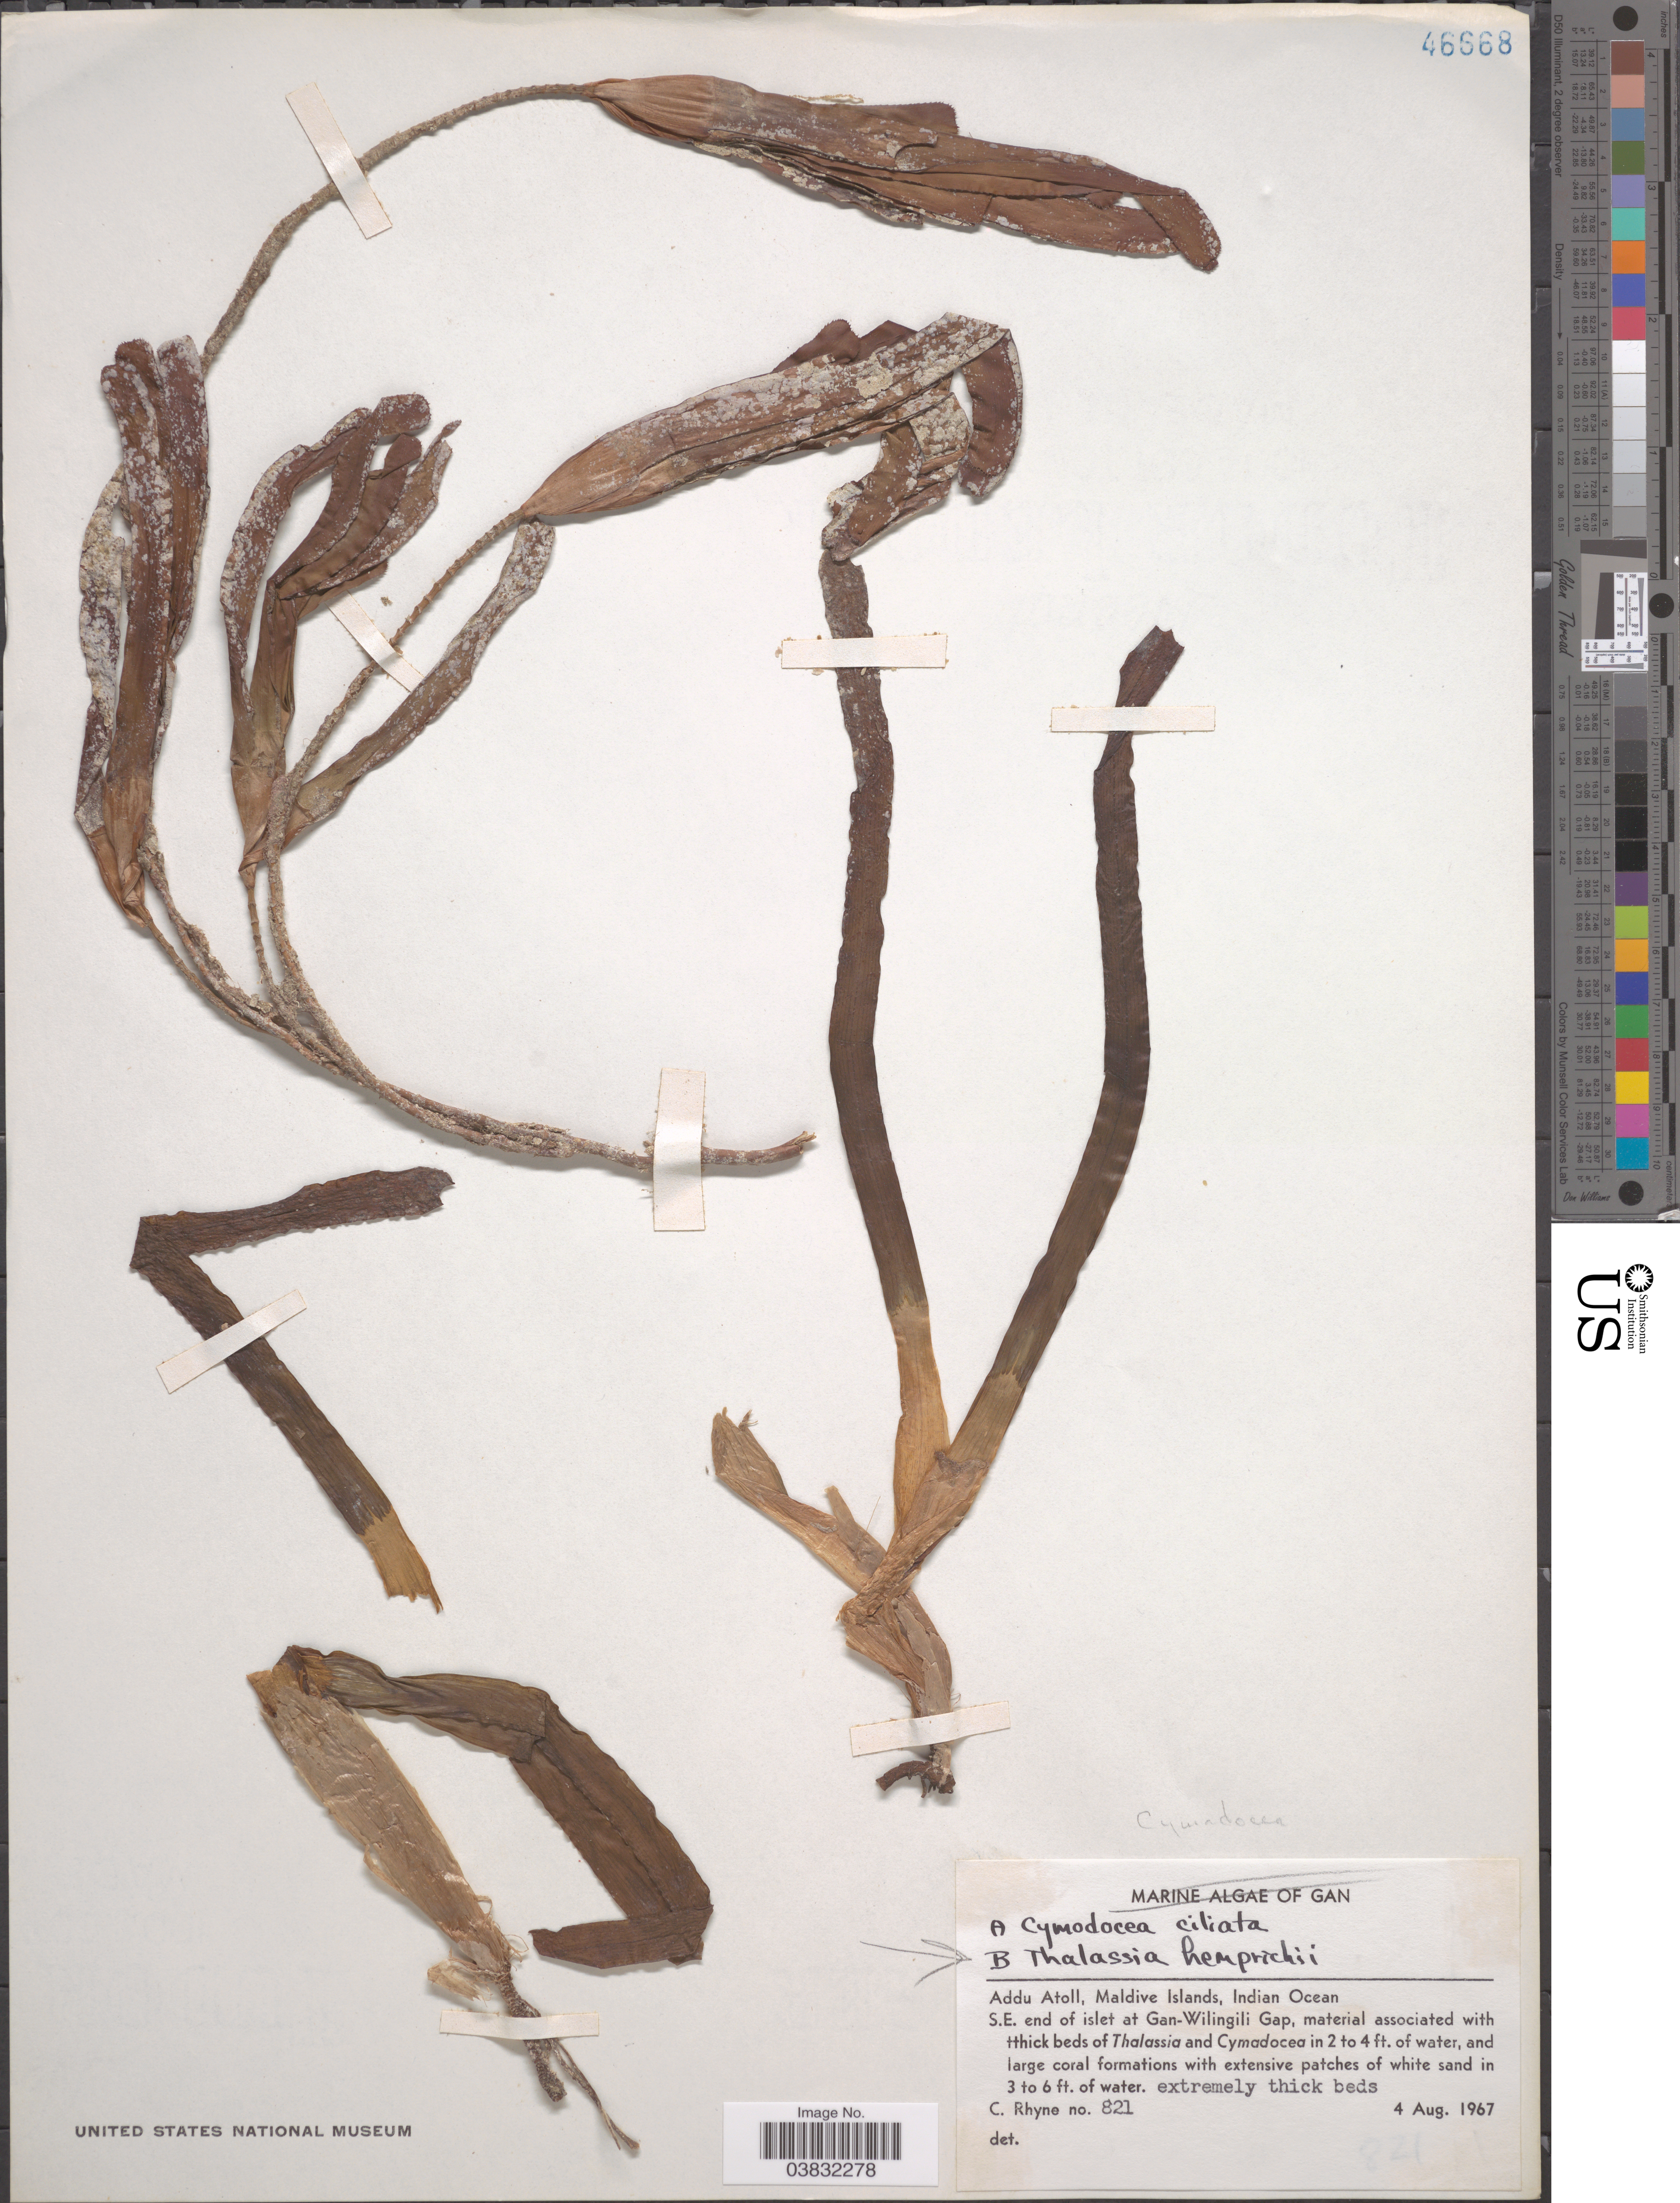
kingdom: Plantae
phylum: Tracheophyta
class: Liliopsida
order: Alismatales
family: Hydrocharitaceae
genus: Thalassia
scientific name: Thalassia hemprichii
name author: Asch.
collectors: C. Rhyne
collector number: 821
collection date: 1967-08-04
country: Maldive Islands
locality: Gan. Addu Atoll, Indian Ocean. S.E. end of islet at Gan-Wilingili Gap.